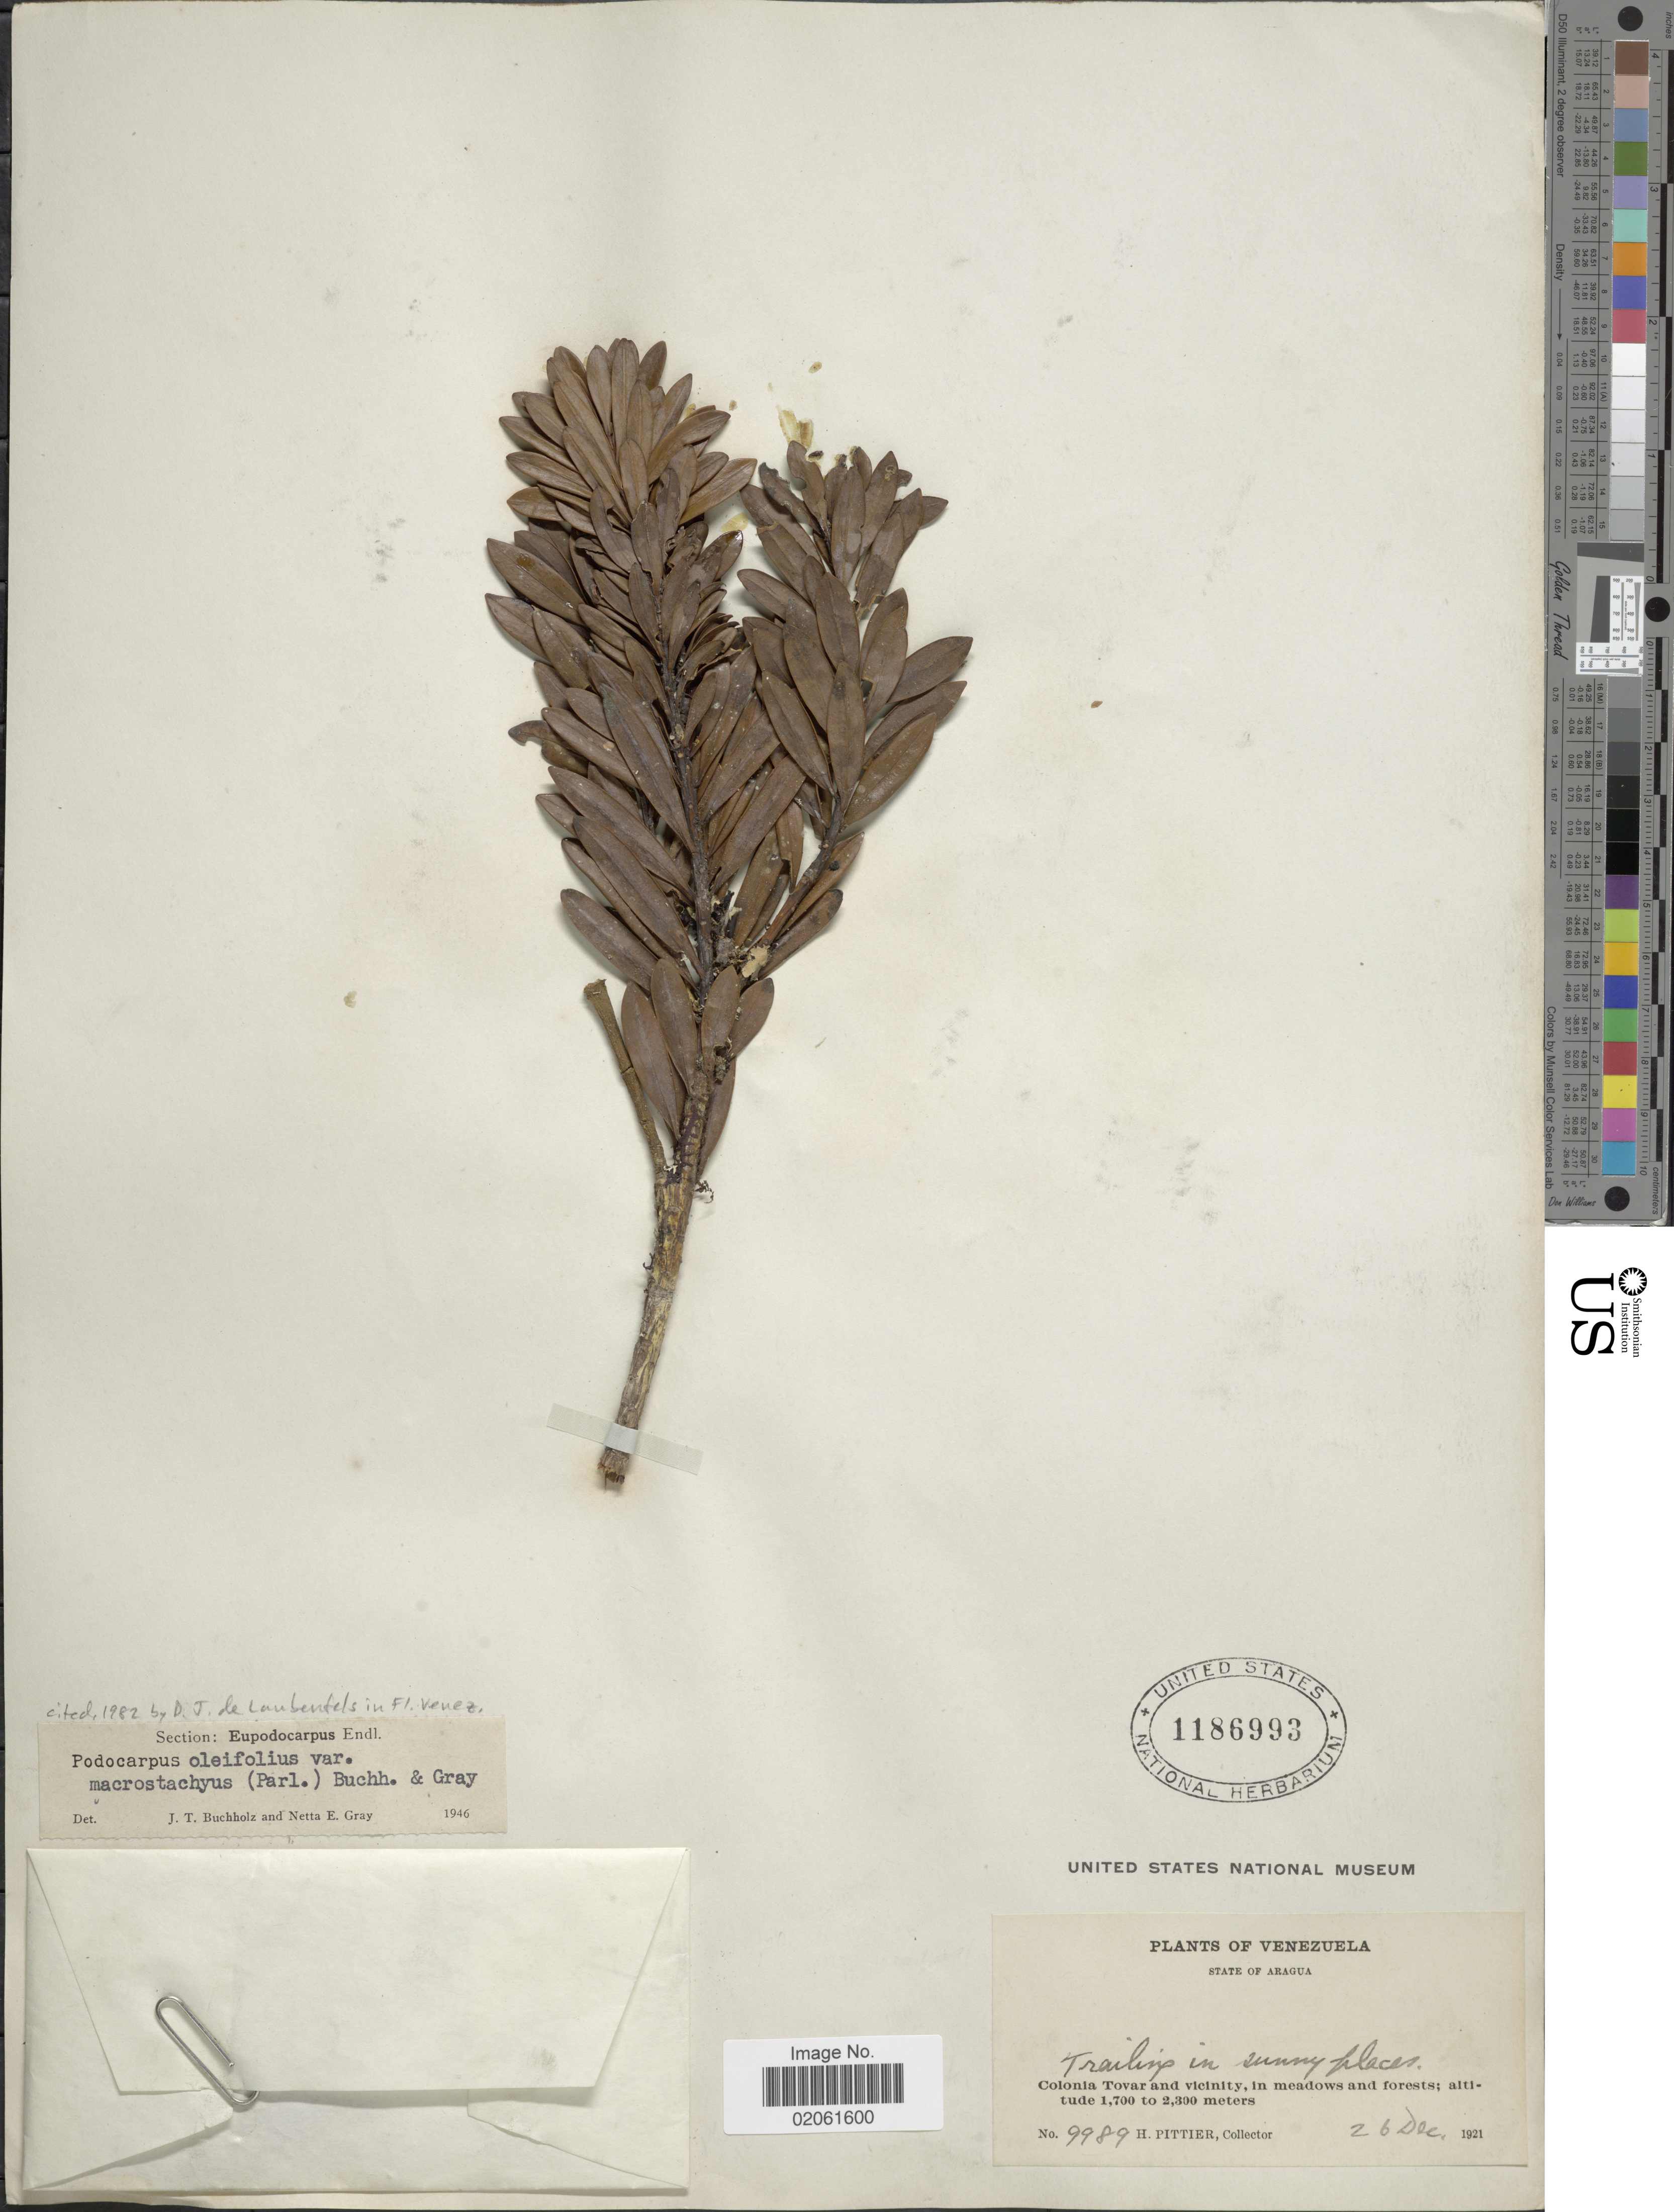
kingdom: Plantae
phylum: Tracheophyta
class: Pinopsida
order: Pinales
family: Podocarpaceae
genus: Podocarpus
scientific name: Podocarpus oleifolius var. macrostachys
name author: (Parl.) J. Buchholz & N.E. Gray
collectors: H. F. Pittier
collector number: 9989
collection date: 1921-12-26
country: Venezuela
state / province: Aragua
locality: State of Aragua, Colonia Tovar and Vicinity, in meadows and forests.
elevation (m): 1700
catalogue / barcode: US 1186993